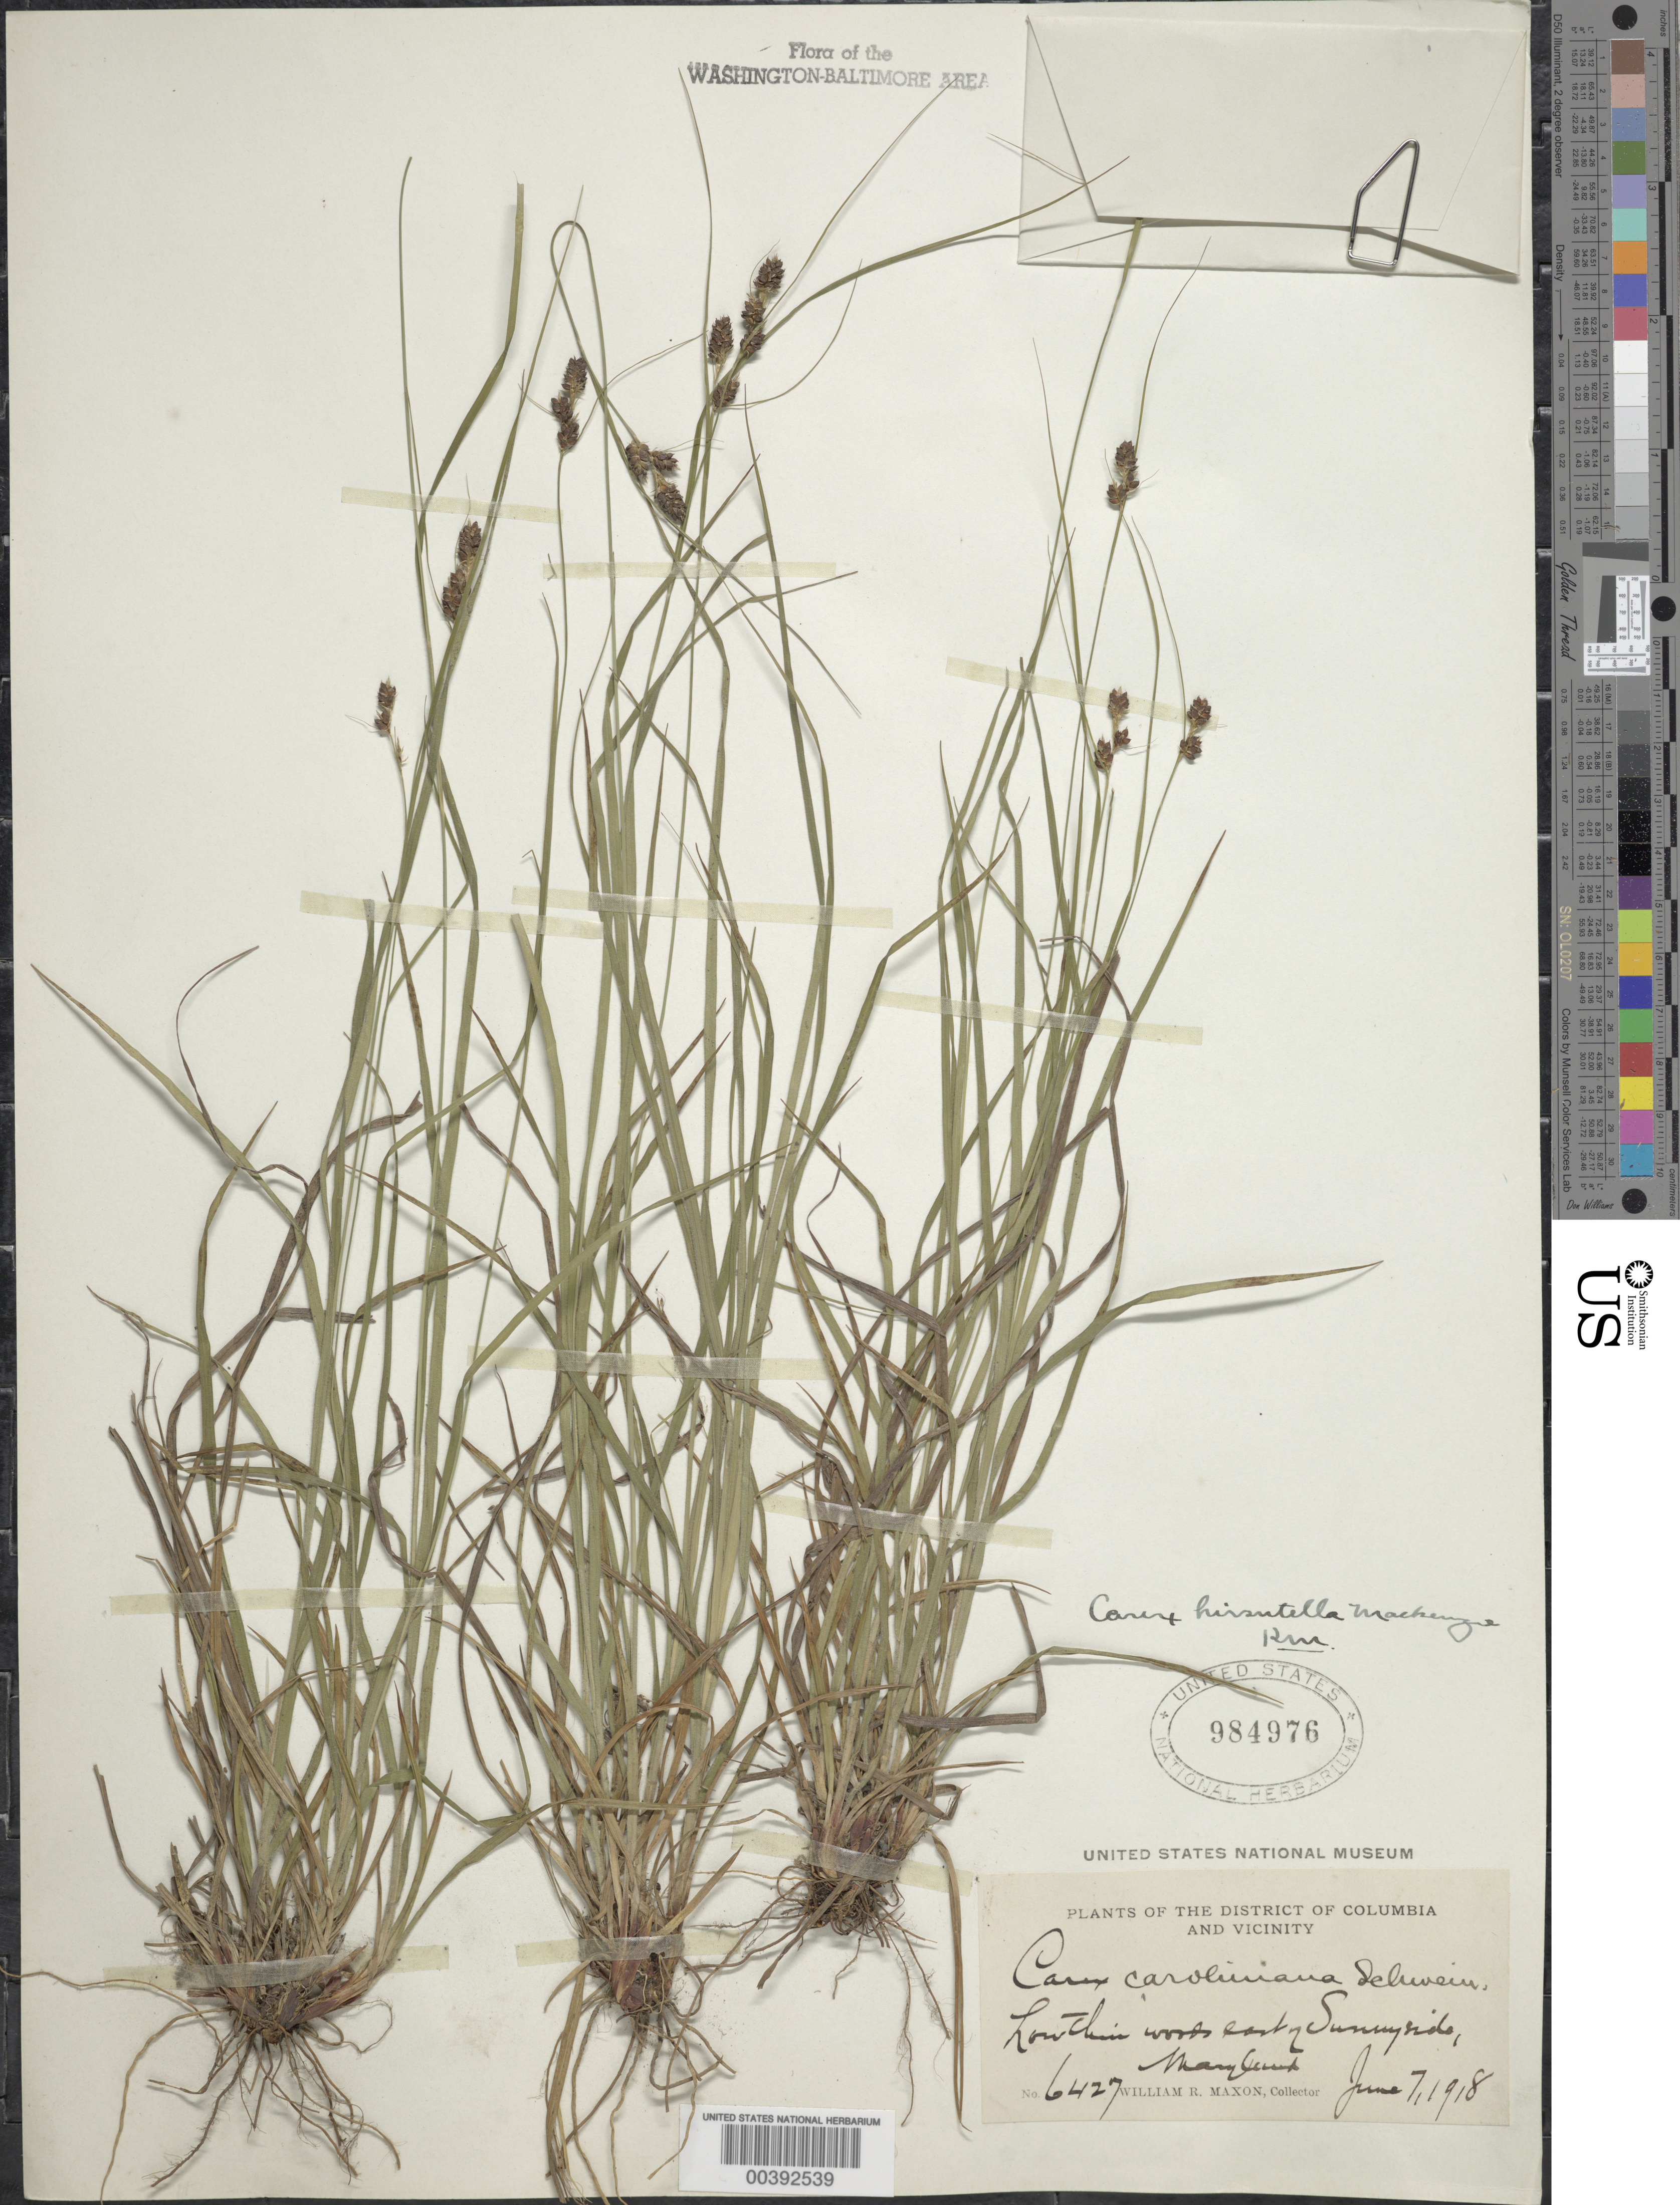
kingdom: Plantae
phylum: Tracheophyta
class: Liliopsida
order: Poales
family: Cyperaceae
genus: Carex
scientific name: Carex hirsutella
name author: Mack.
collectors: W. R. Maxon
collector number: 6427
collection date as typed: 07 Jun 1918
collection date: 1918-06-07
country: United States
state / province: Maryland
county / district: Prince George's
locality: East of Sunnyside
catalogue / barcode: US 984976